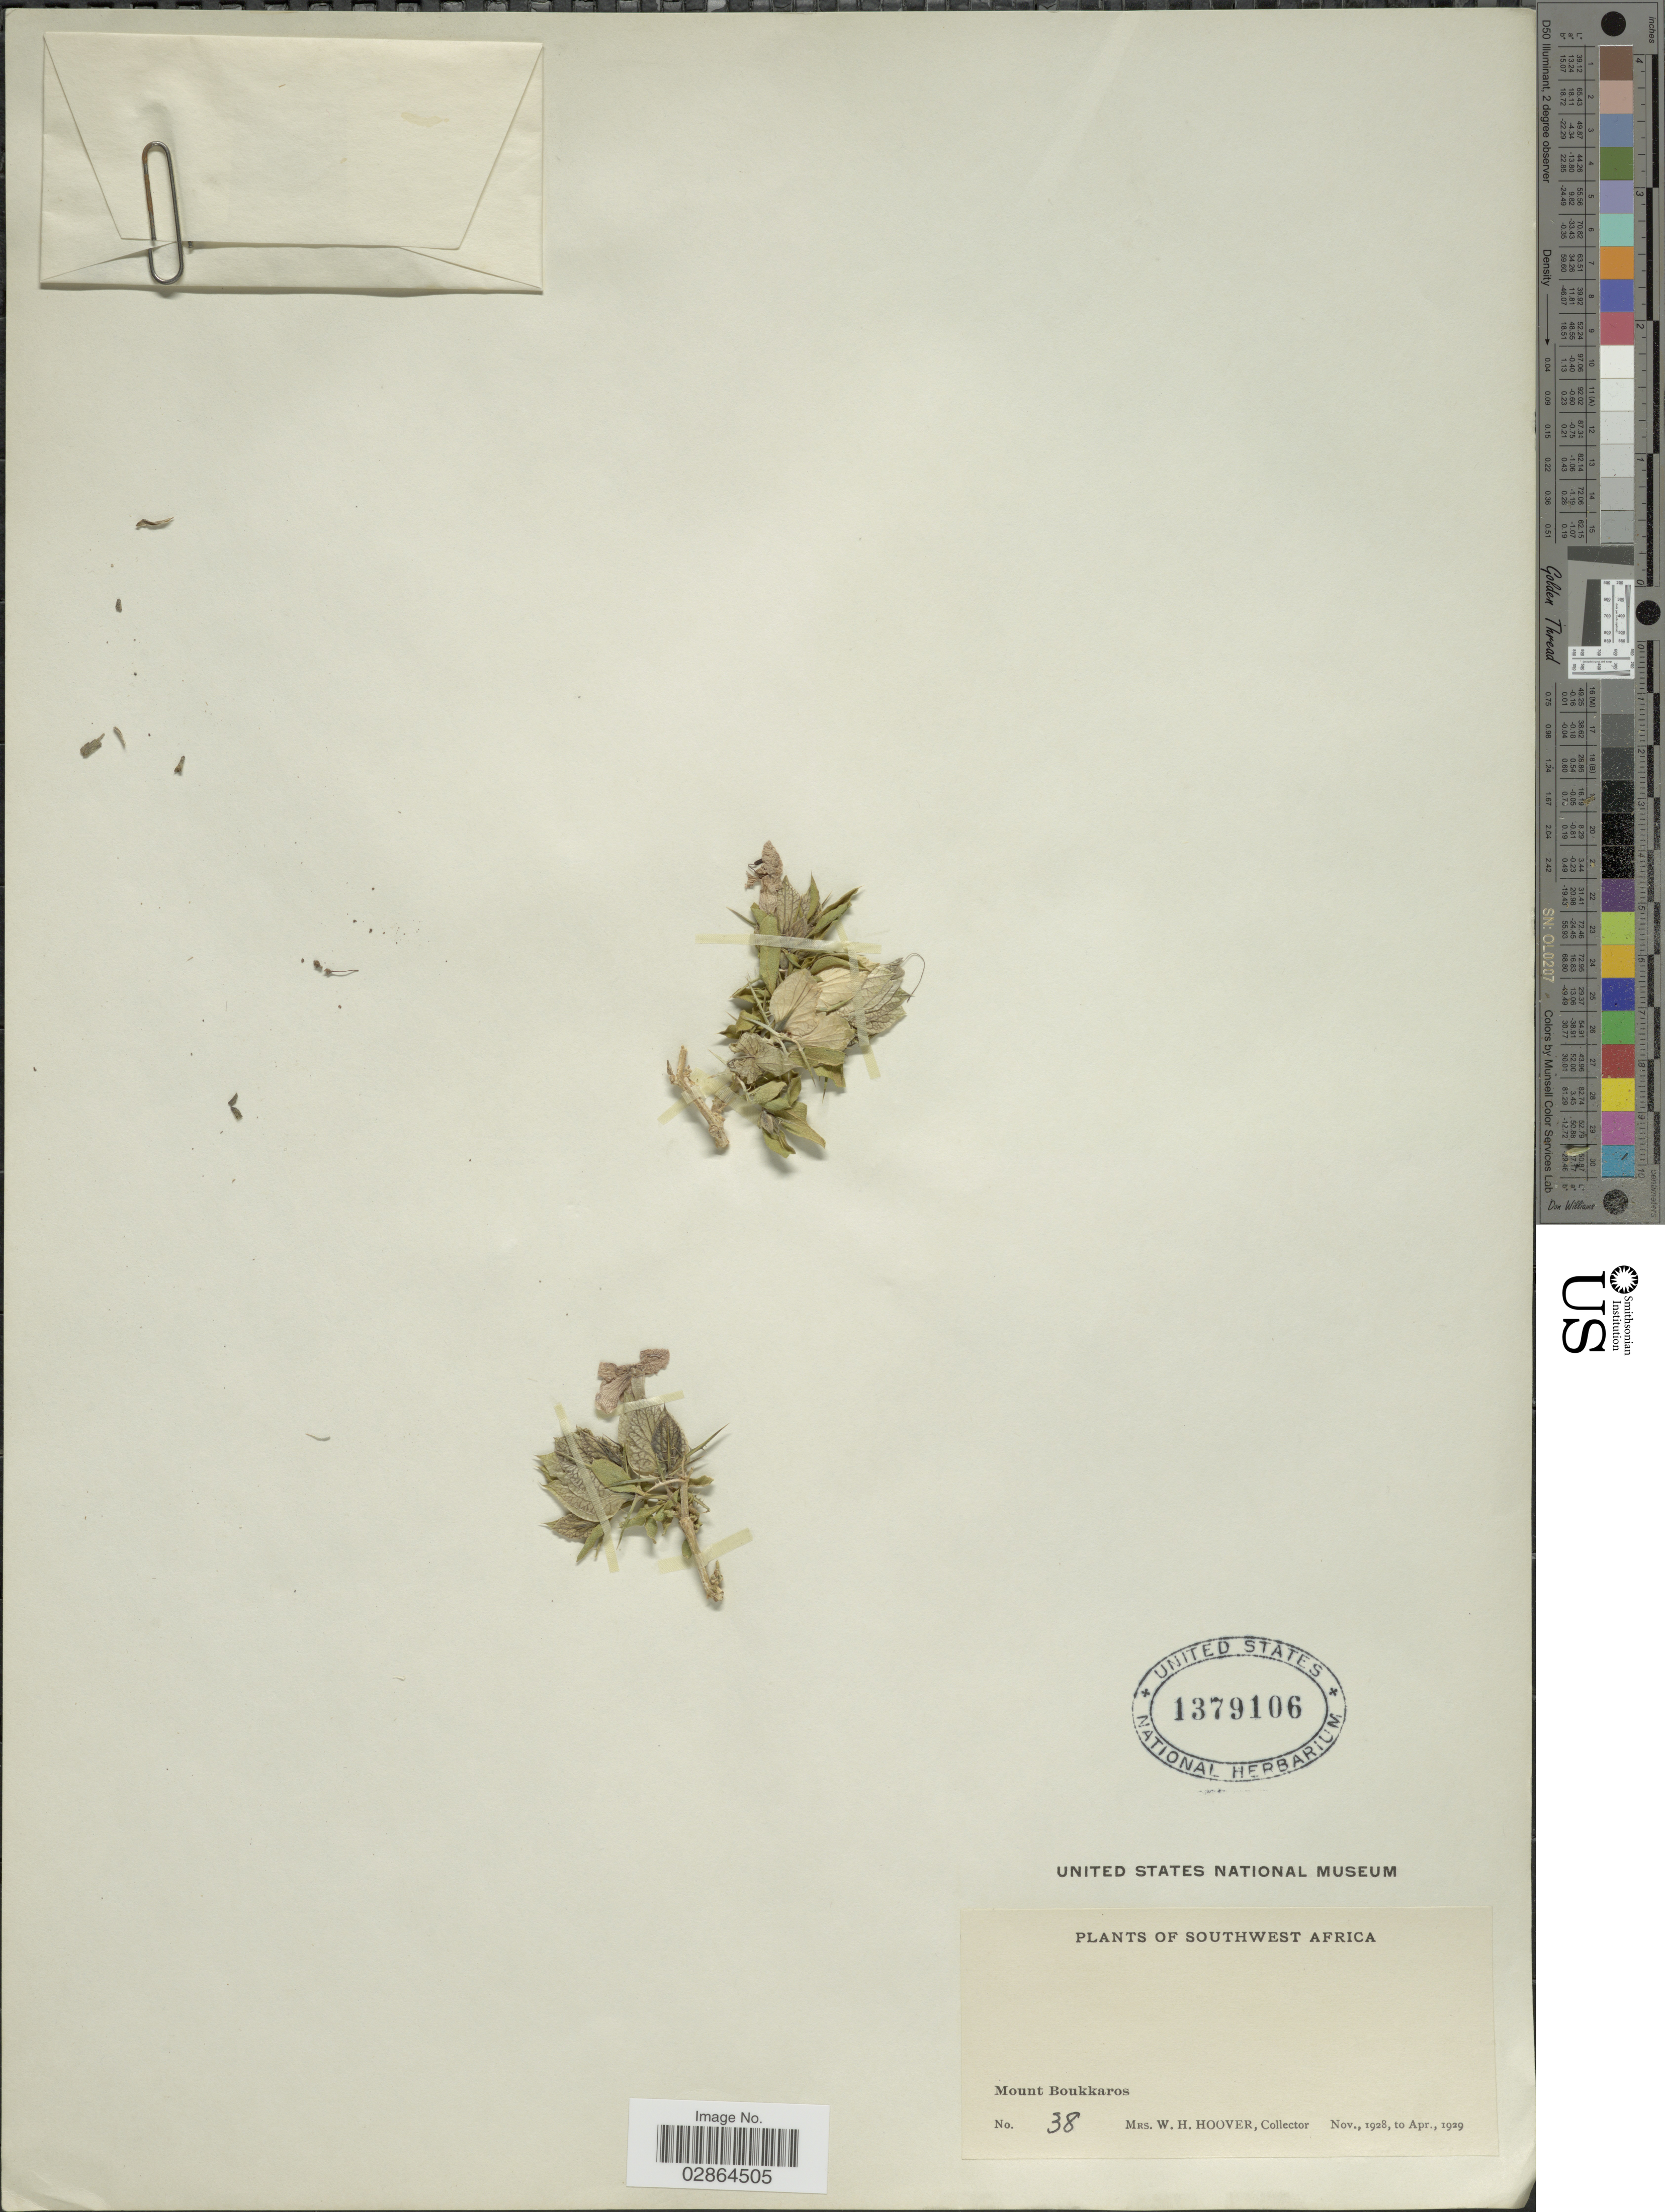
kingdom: Plantae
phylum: Tracheophyta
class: Magnoliopsida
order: Lamiales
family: Acanthaceae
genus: Barleria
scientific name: Barleria sp.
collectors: W. H. Hoover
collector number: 38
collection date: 1928-11/1929-04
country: Namibia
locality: Southwest Africa. Mount Boukkaros.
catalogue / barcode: US 1379106